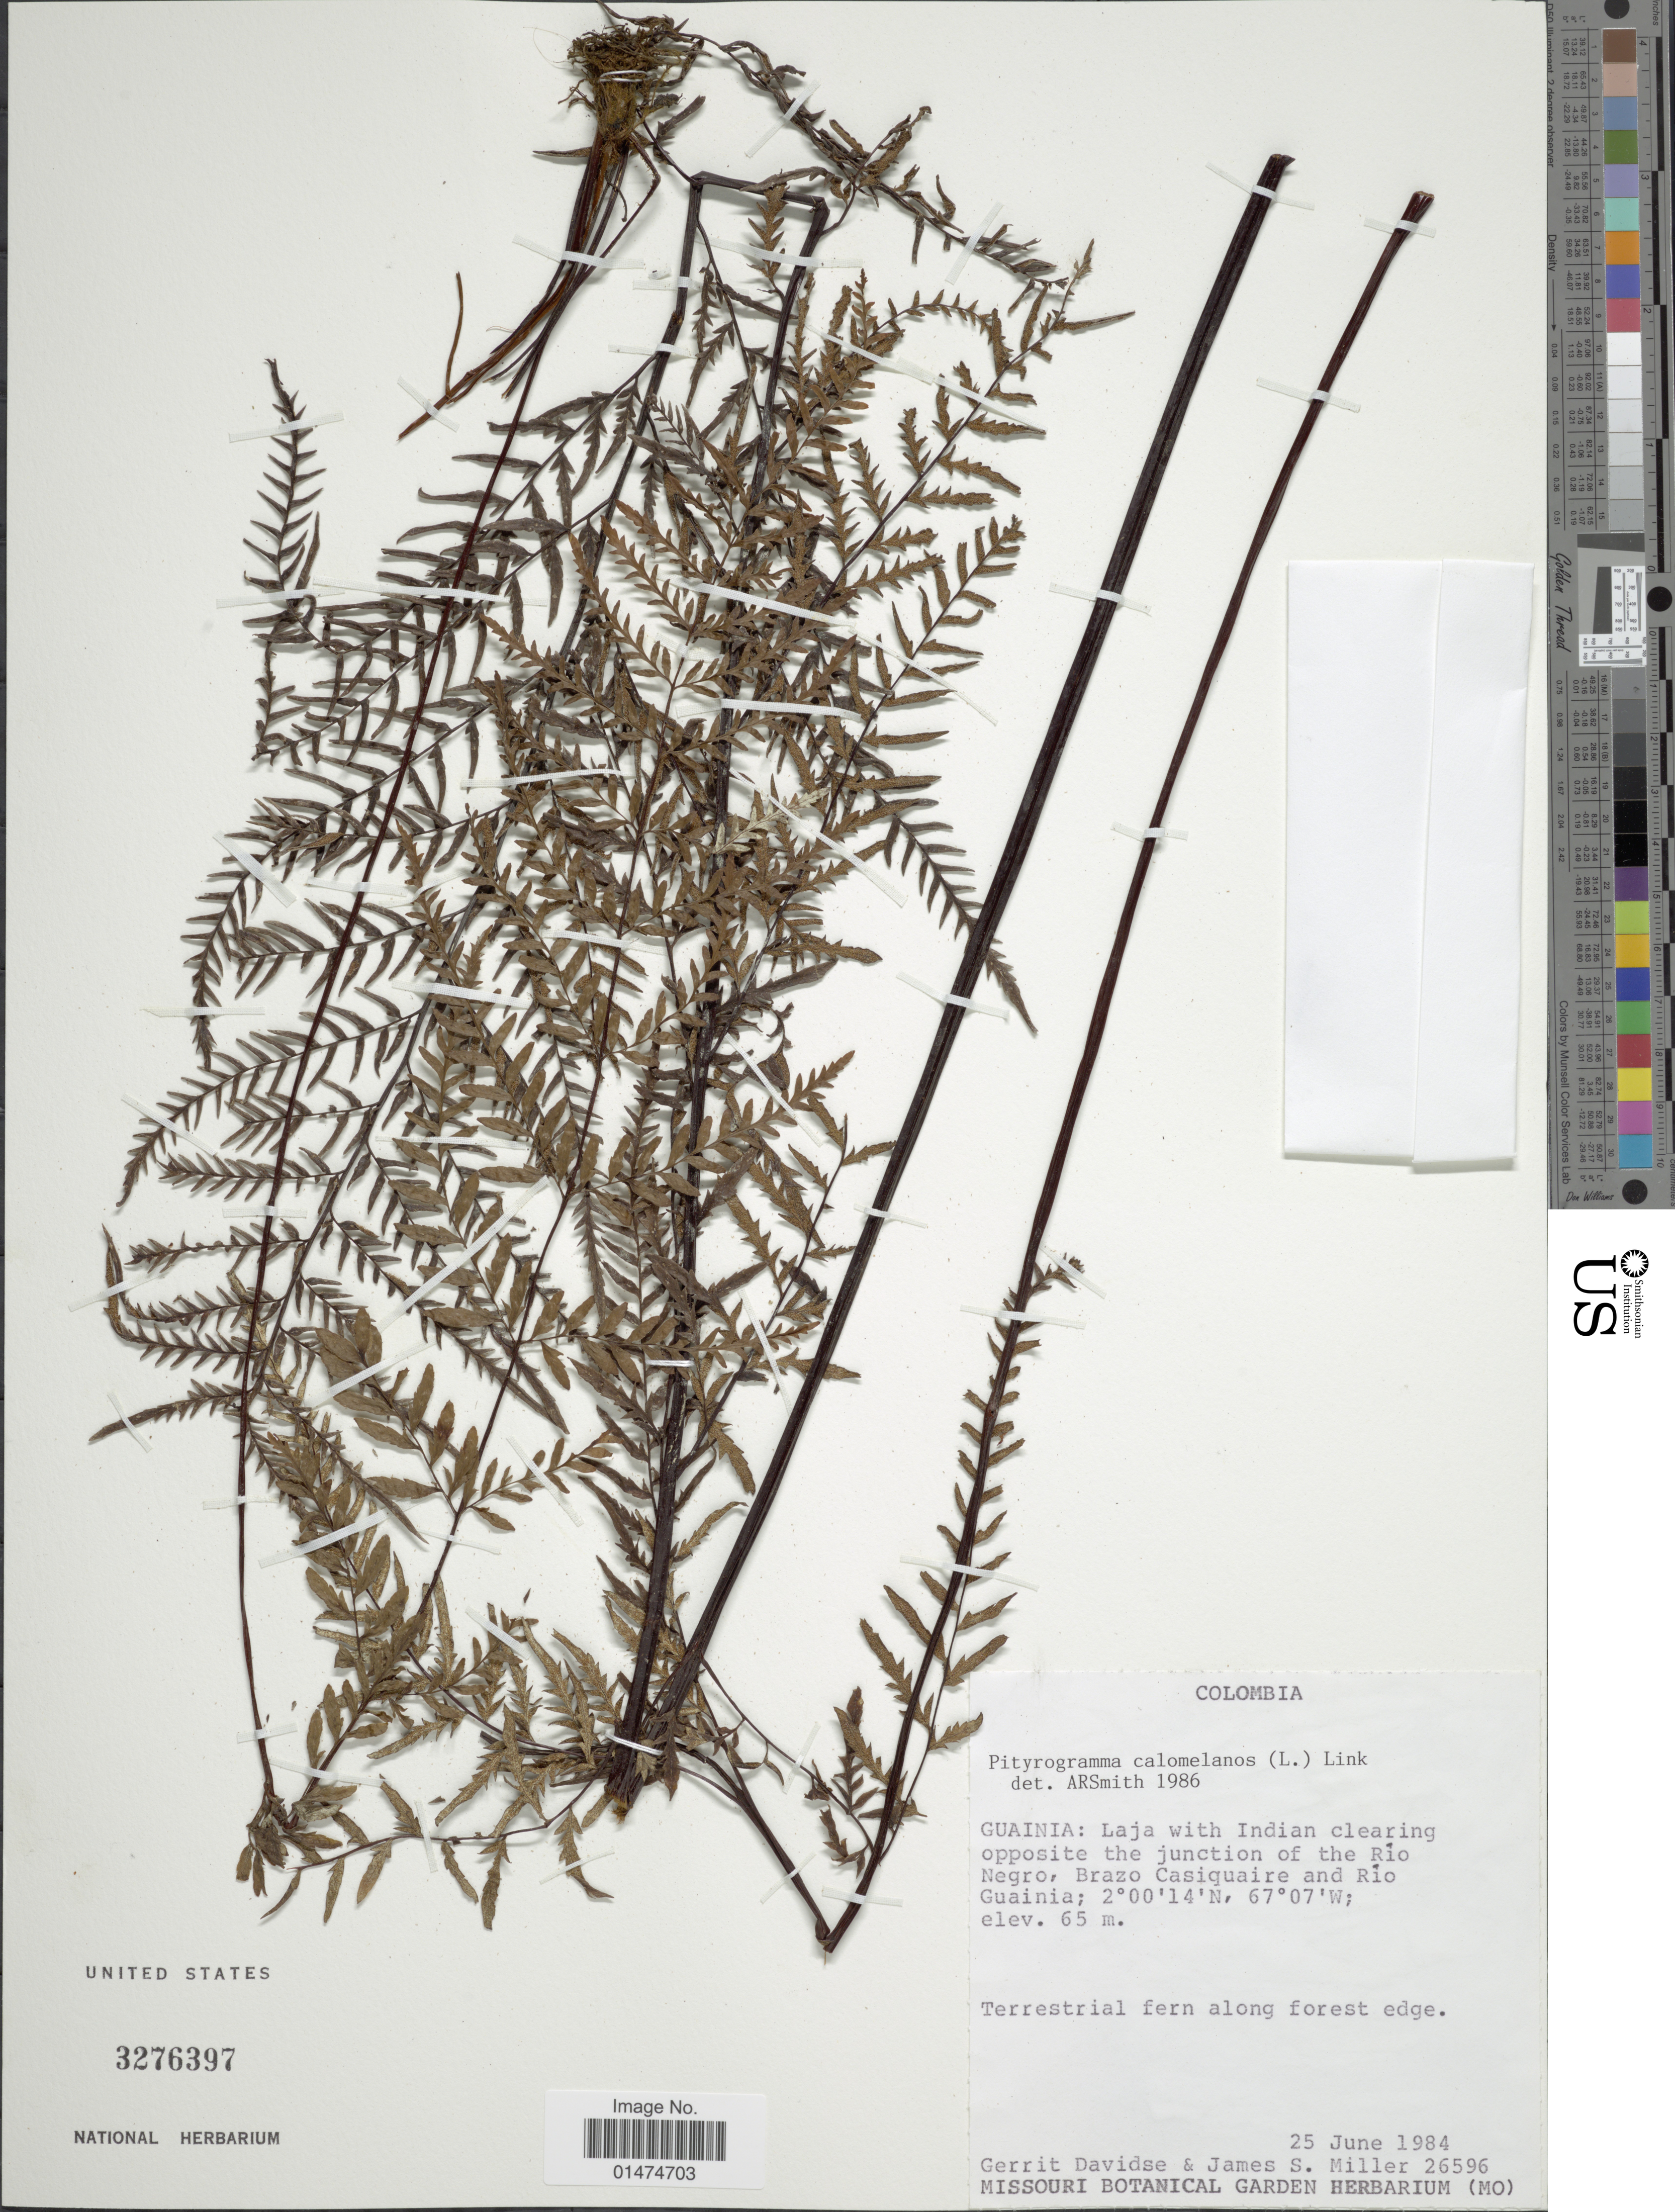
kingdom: Plantae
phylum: Tracheophyta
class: Polypodiopsida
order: Polypodiales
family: Pteridaceae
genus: Pityrogramma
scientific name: Pityrogramma calomelanos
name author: (L.) Link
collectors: G. Davidse & J. S. Miller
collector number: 26596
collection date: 1984-06-25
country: Colombia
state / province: Guainía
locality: Laja with Indian clearing opposite the junction of the Rio Negro, Brazo Casiquaire and Rio Guainia.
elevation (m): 65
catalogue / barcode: US 3276397